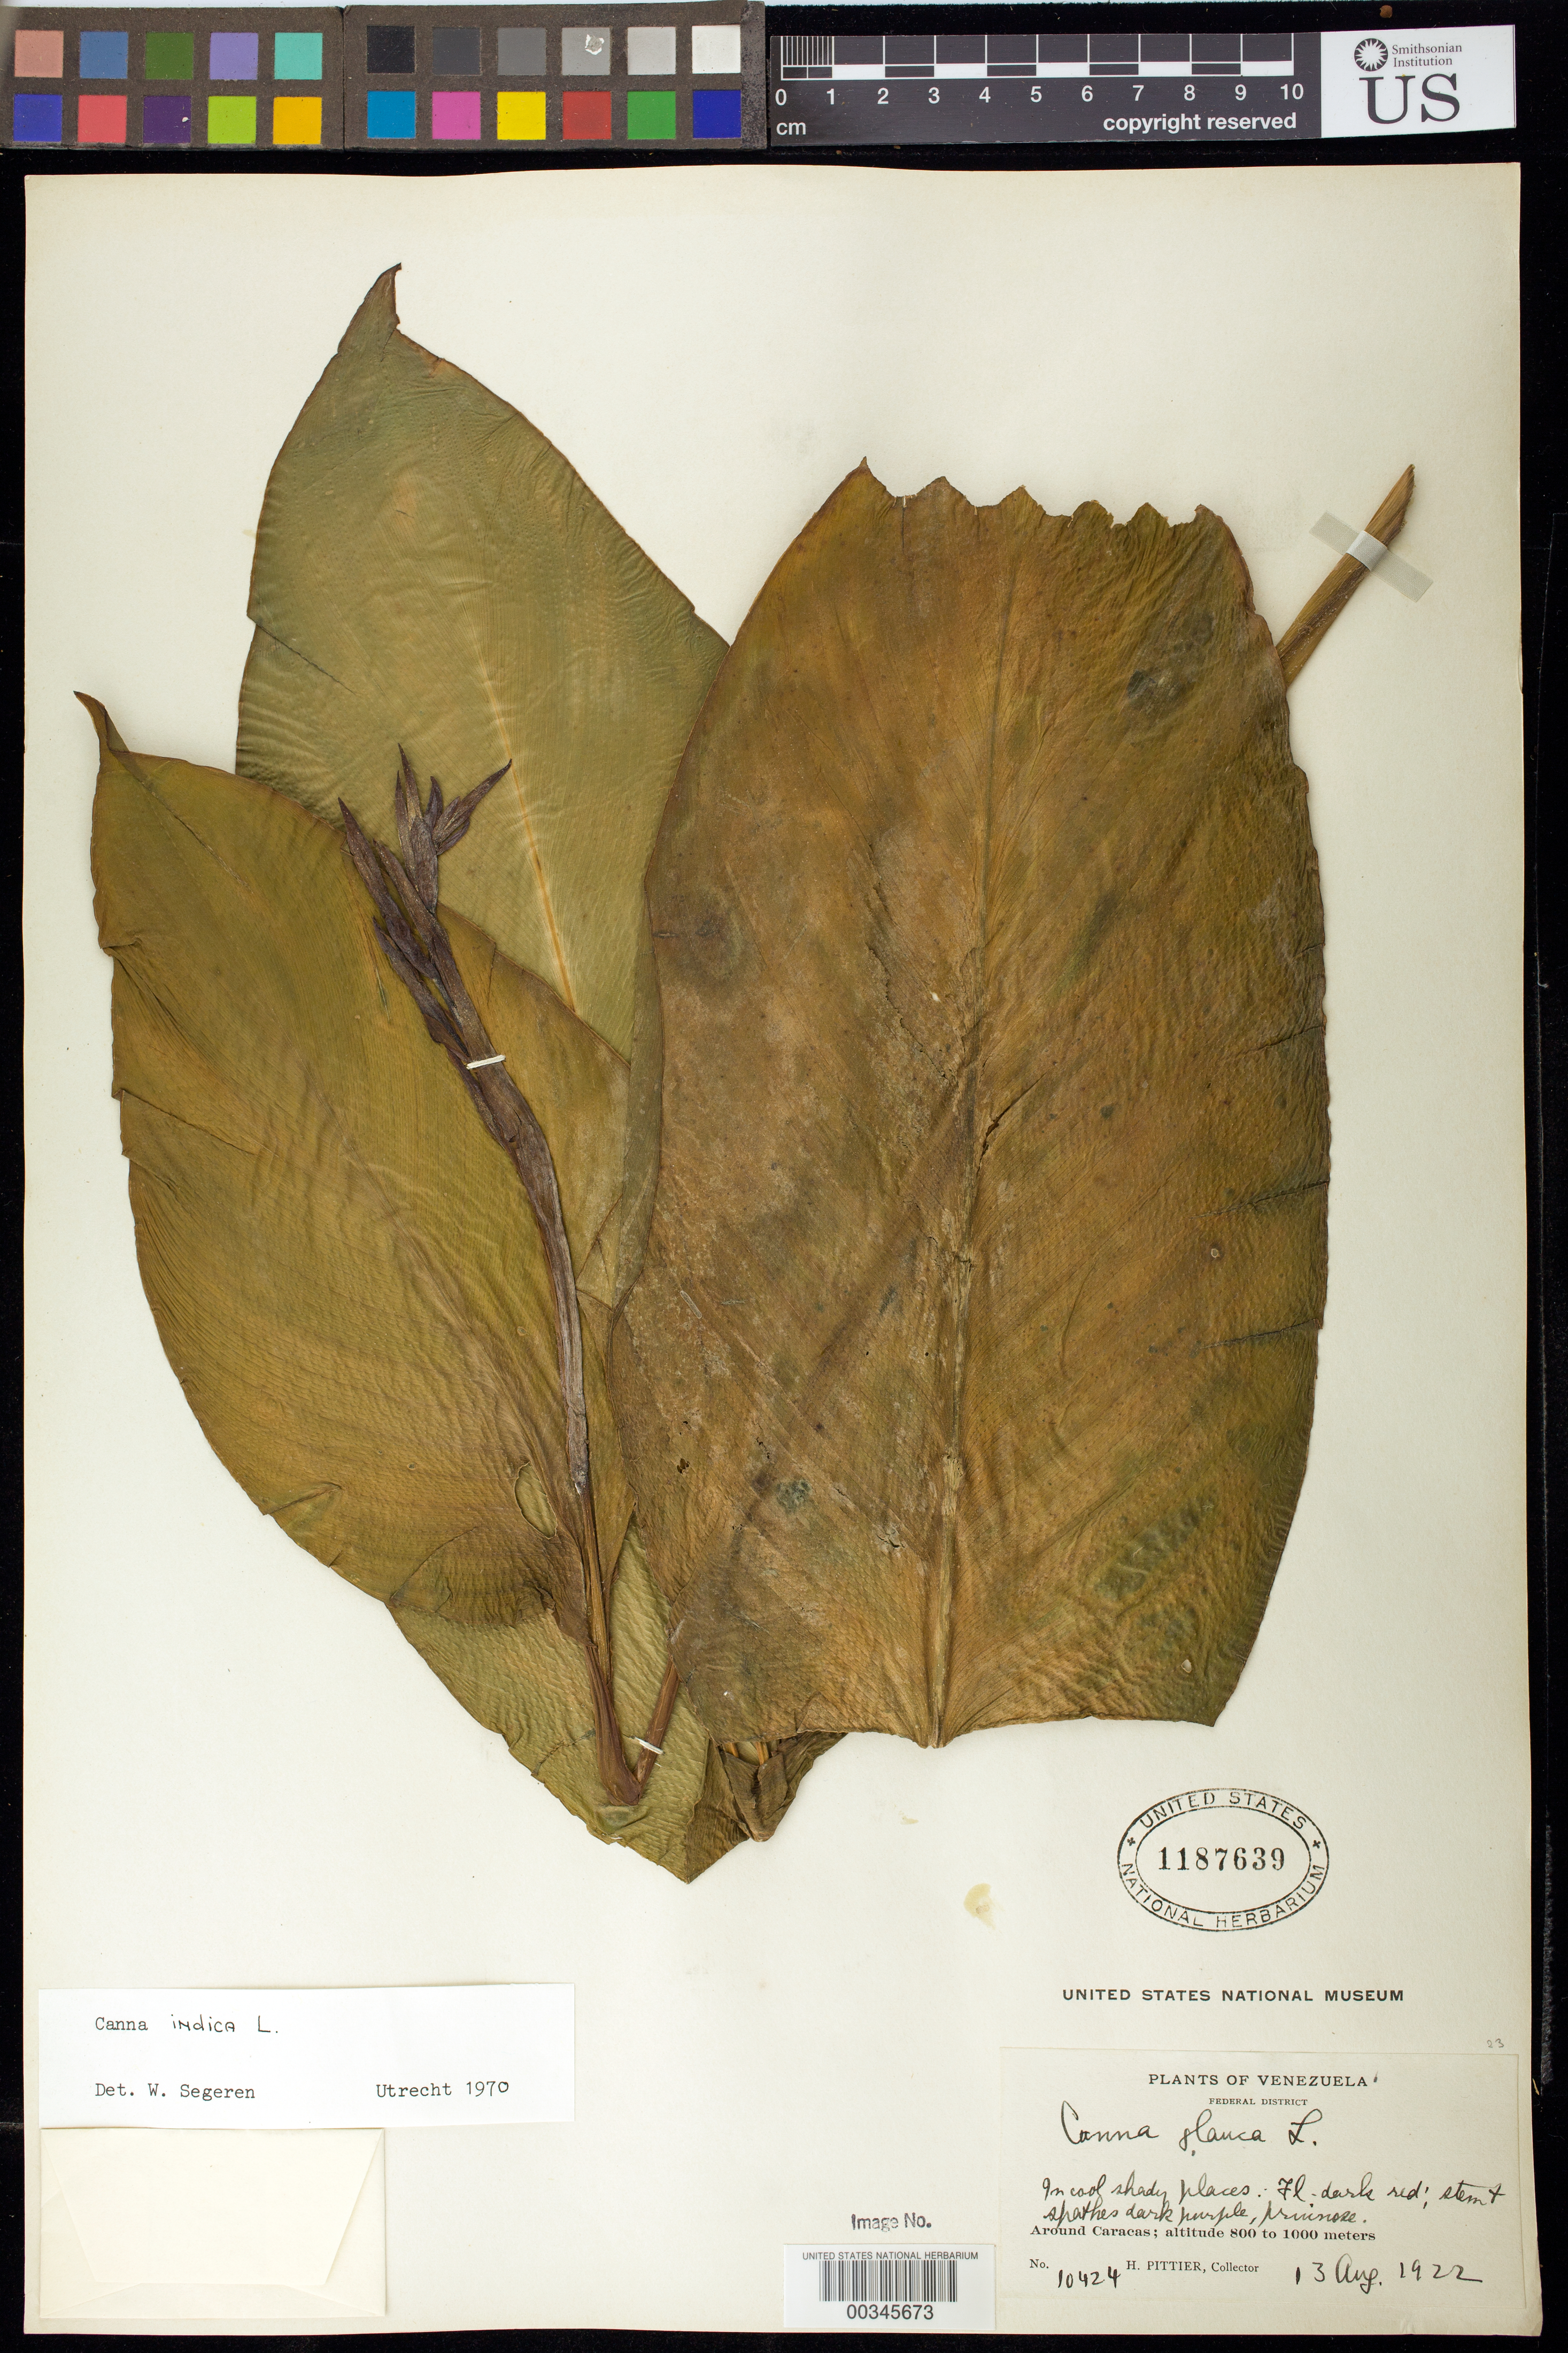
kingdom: Plantae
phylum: Tracheophyta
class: Liliopsida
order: Zingiberales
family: Cannaceae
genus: Canna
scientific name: Canna indica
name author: L.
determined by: Segeren, W.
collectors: H. F. Pittier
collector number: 10424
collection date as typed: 13 Aug 1922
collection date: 1922-08-13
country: Venezuela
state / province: Distrito Federal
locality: Around caracas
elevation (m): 800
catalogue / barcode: US 1187639